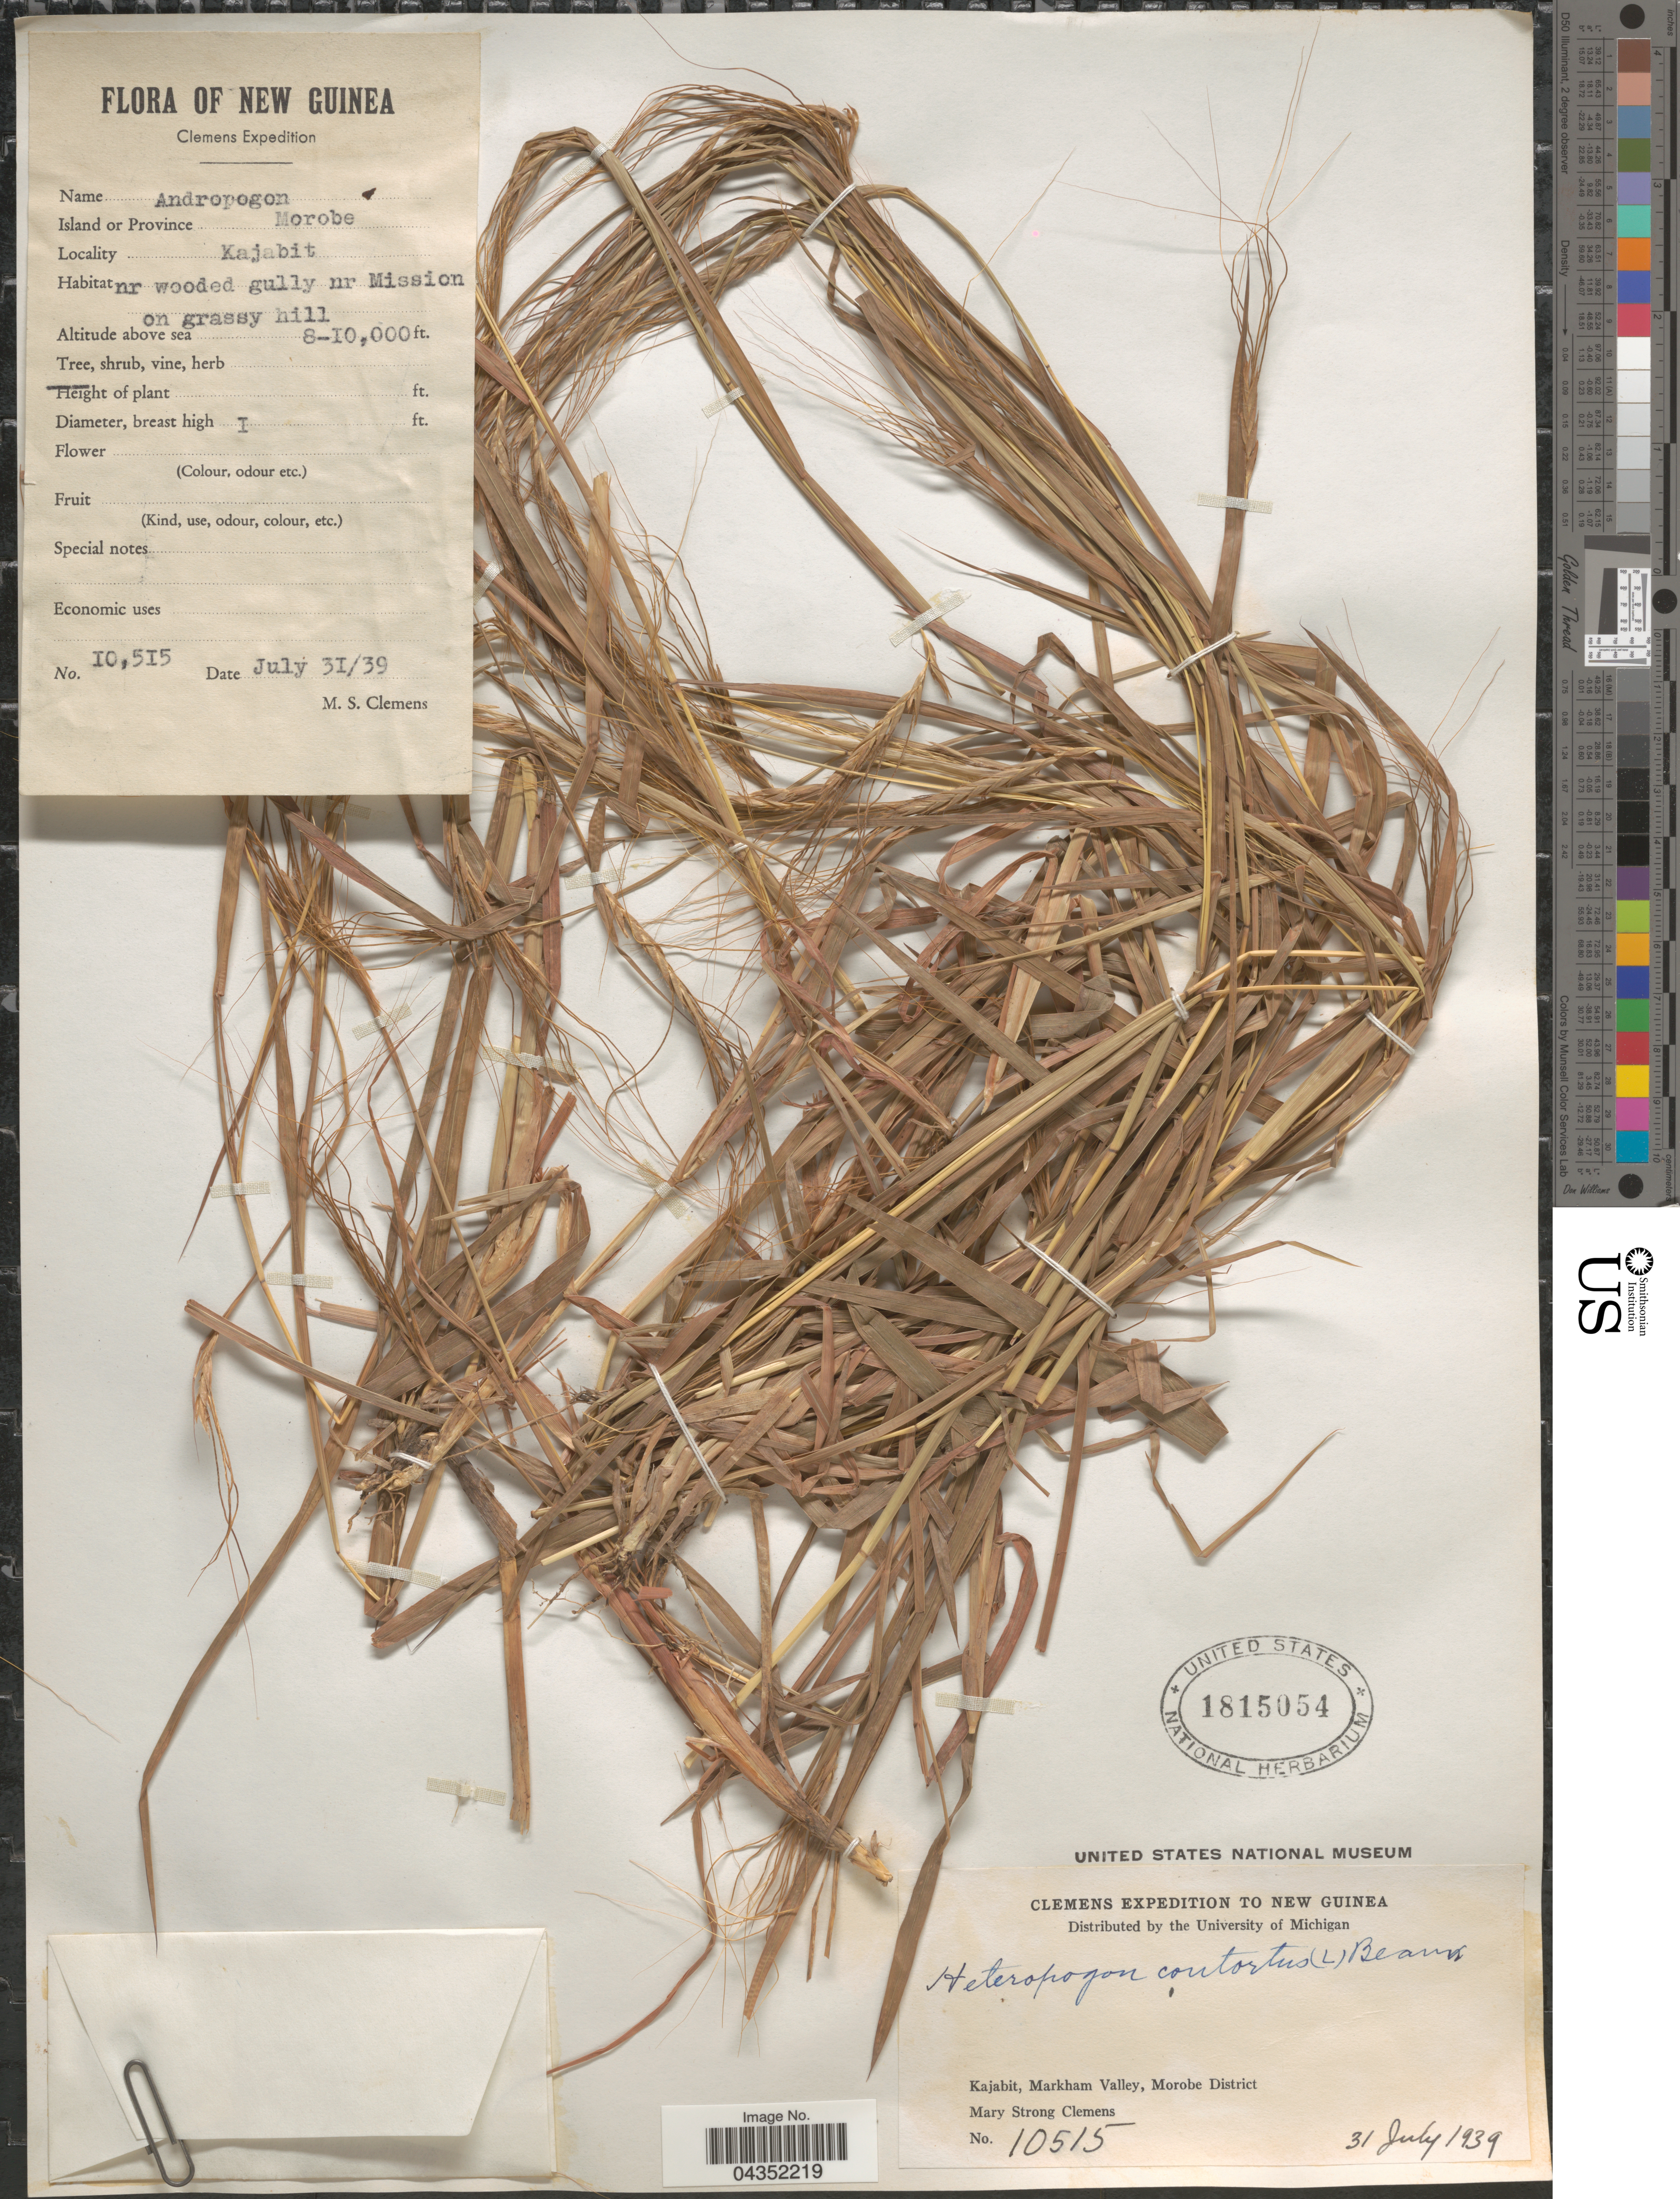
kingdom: Plantae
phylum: Tracheophyta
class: Liliopsida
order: Poales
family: Poaceae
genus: Heteropogon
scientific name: Heteropogon contortus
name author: (L.) P. Beauv. ex Roem. & Schult.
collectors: M. S. Clemens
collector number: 10515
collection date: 1939-07-31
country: Papua New Guinea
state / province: Morobe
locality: New Guinea. Clemens Expedition. Nr wooded gully nr Mission on grassy hill. Clemens Expedition to New Guinea. Kajabit, Markham Valley, Morobe District.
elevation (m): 2438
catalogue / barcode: US 1815054